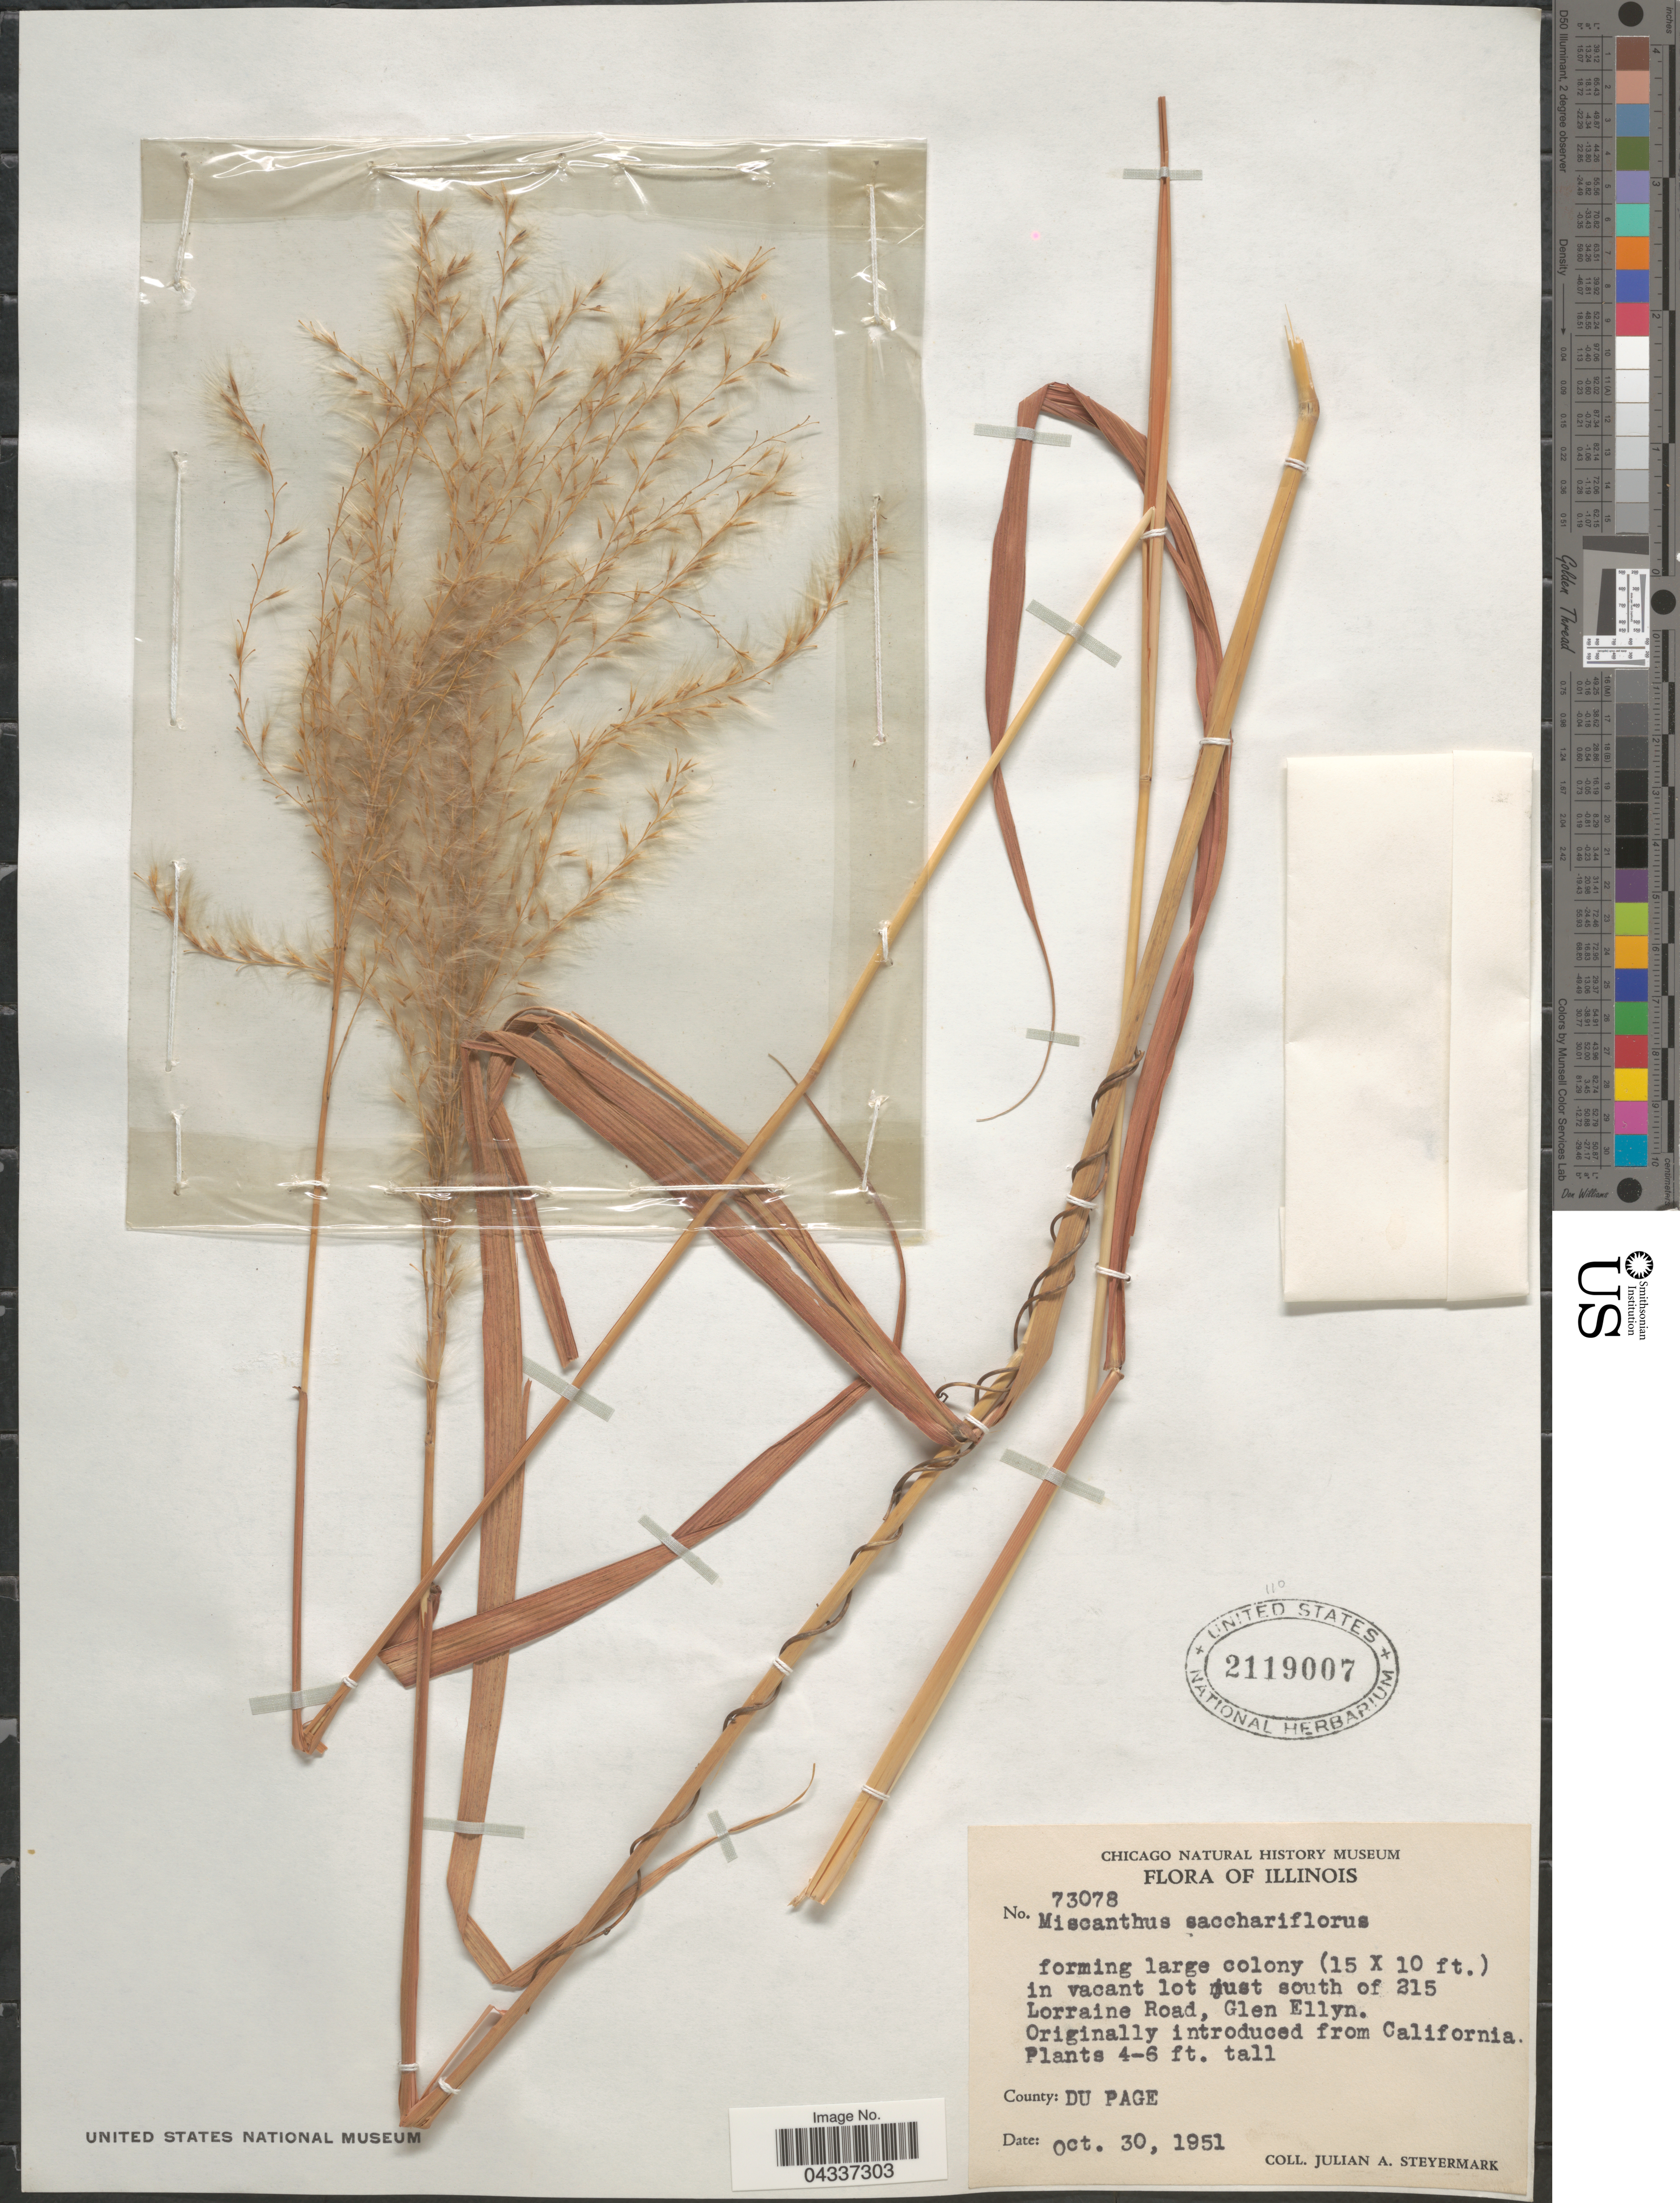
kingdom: Plantae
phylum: Tracheophyta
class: Liliopsida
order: Poales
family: Poaceae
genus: Miscanthus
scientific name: Miscanthus sacchariflorus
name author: (Maxim.) Hack.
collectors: J. Steyermark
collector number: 73078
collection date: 1951-10-30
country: United States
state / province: Illinois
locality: In vacant lot just south of 215 Lorraine Road, Glen Ellyn. County: Du Page.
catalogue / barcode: US 2119007